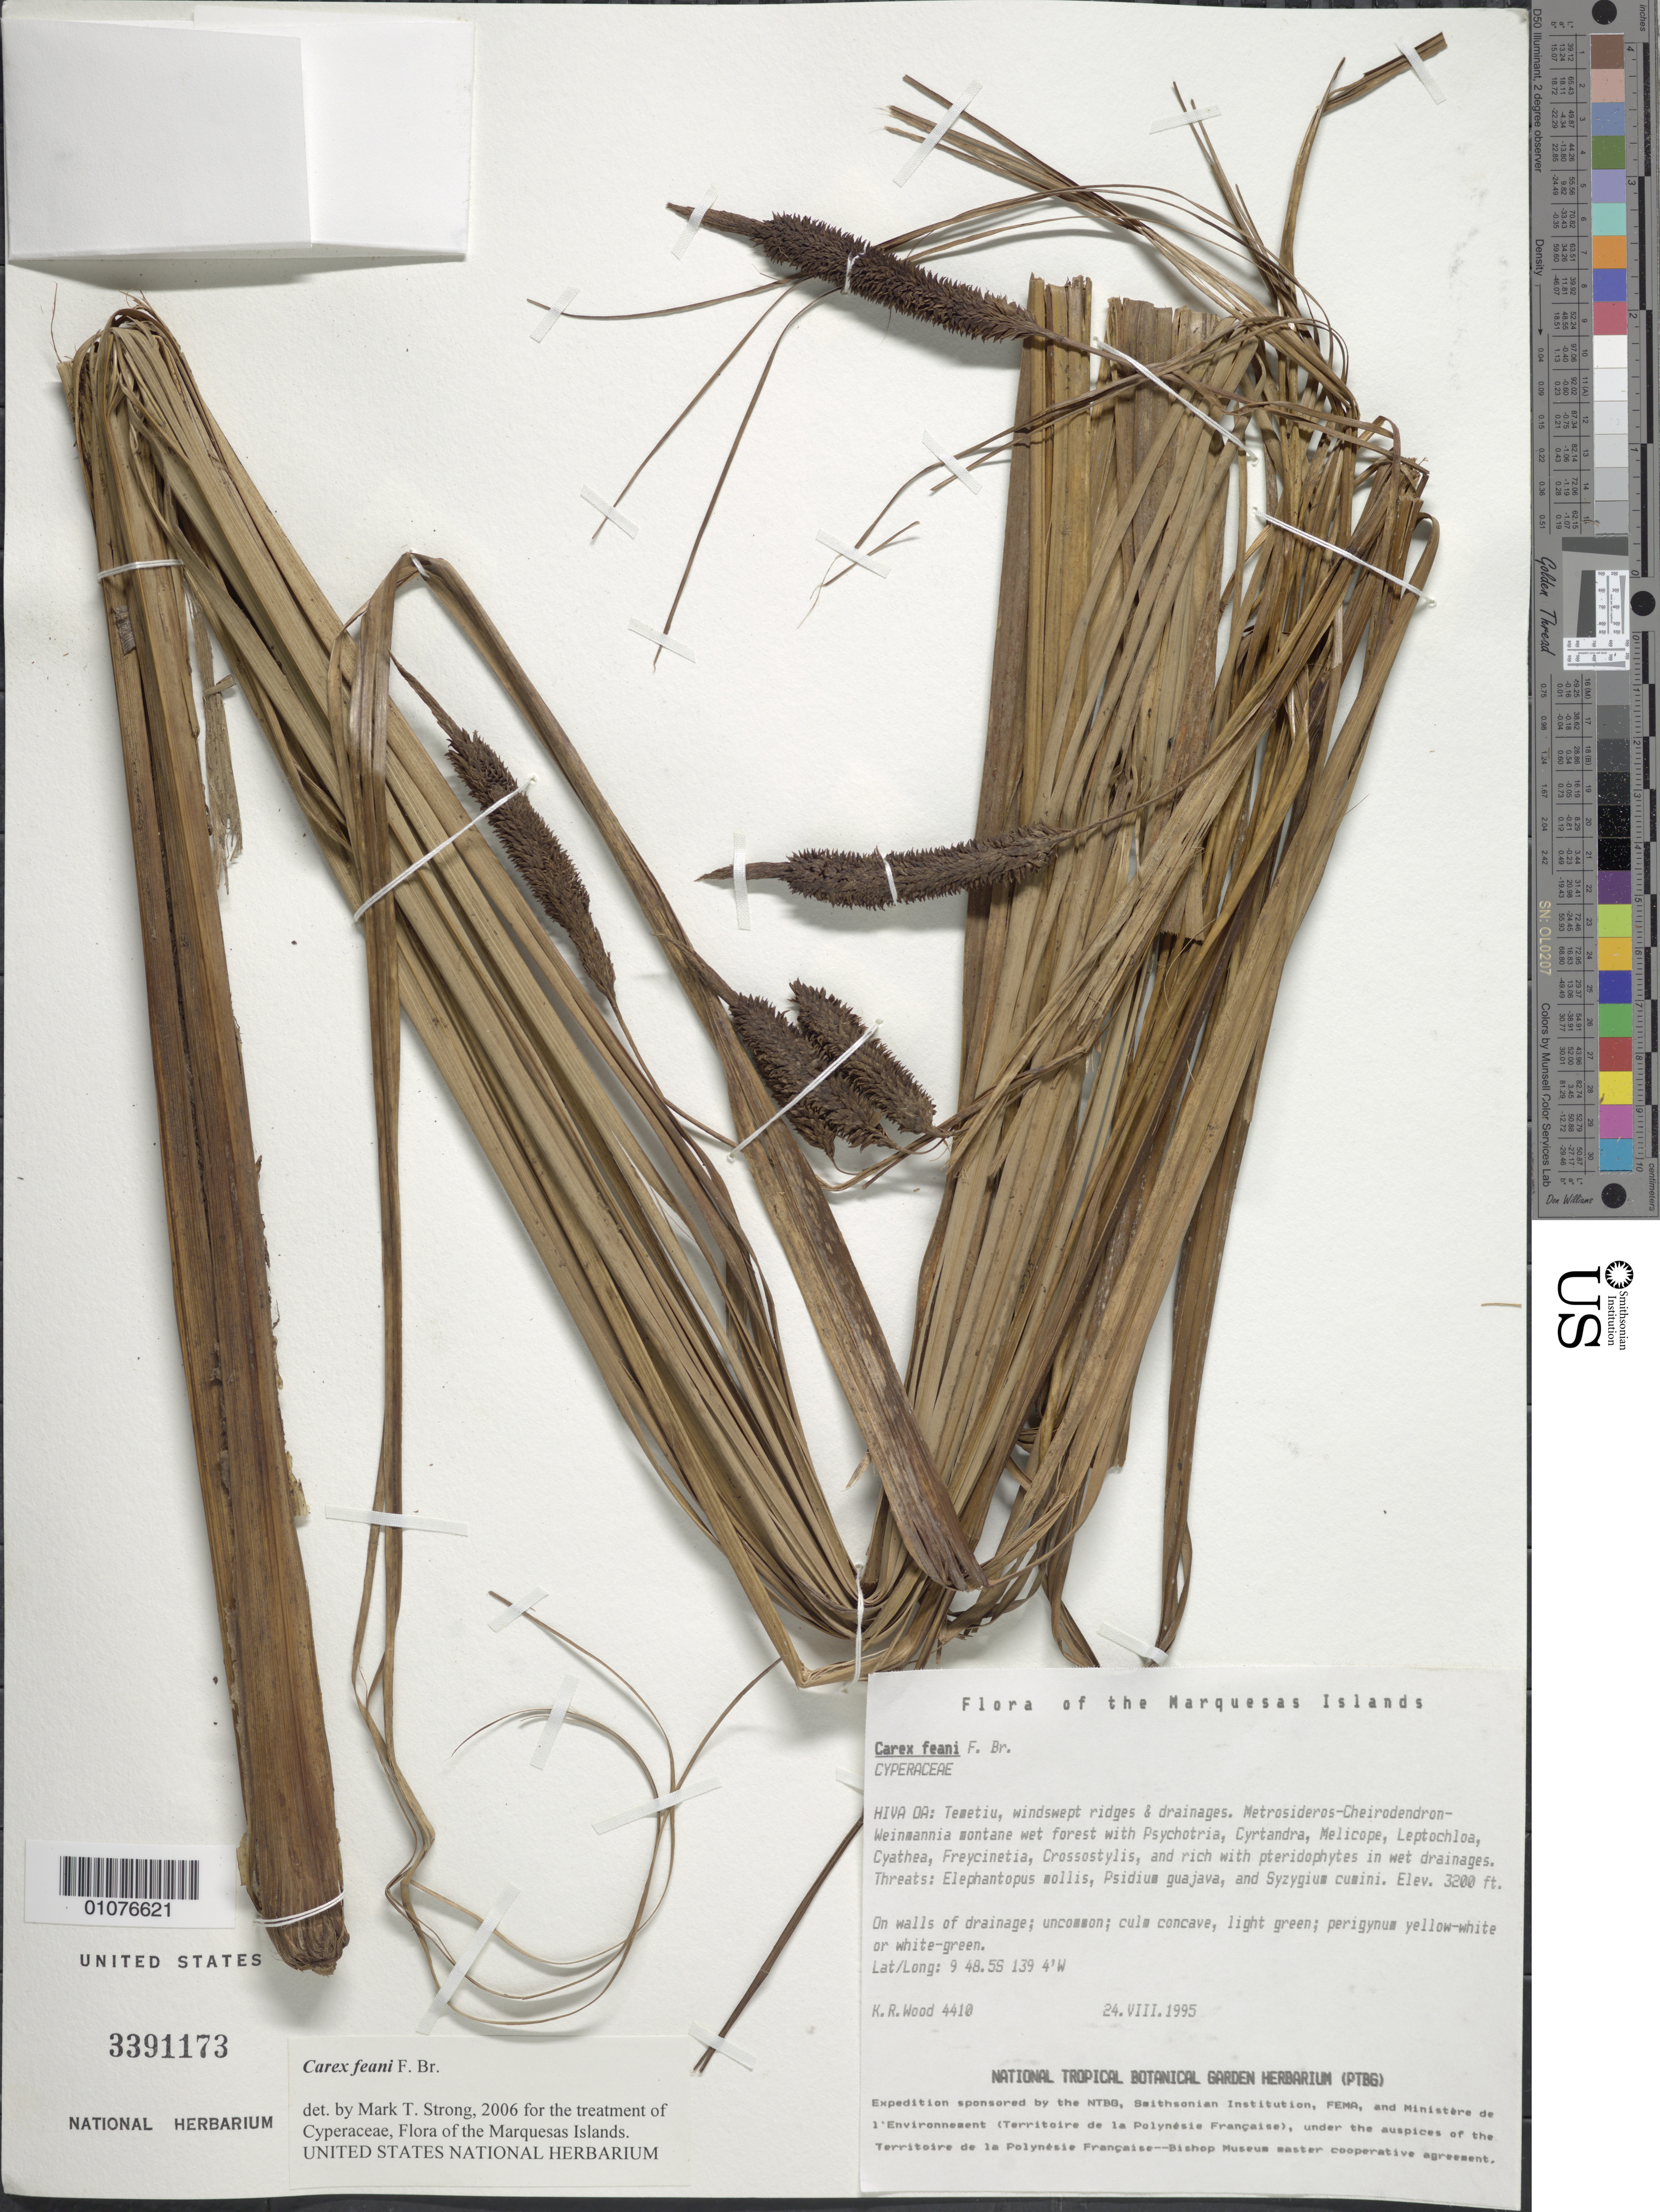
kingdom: Plantae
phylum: Tracheophyta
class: Liliopsida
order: Poales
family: Cyperaceae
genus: Carex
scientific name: Carex feani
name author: F. Br.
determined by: Lorence, David H., (PTBG), National Tropical Botanical Garden (UNITED STATES)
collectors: K. R. Wood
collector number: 4410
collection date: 1995-08-24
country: French Polynesia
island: Hiva Oa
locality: Temetiu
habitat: Windswept ridges and drainages, In Metrosideros-Cheirodendron-Weinmannia montane wet forest and Cyathea-Freycinetia with rich pteridophytes in wet drainages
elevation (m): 975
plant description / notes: Elaphantopsis mollis, Psidium guajava, Syzygium cuminii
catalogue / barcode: US 3391173